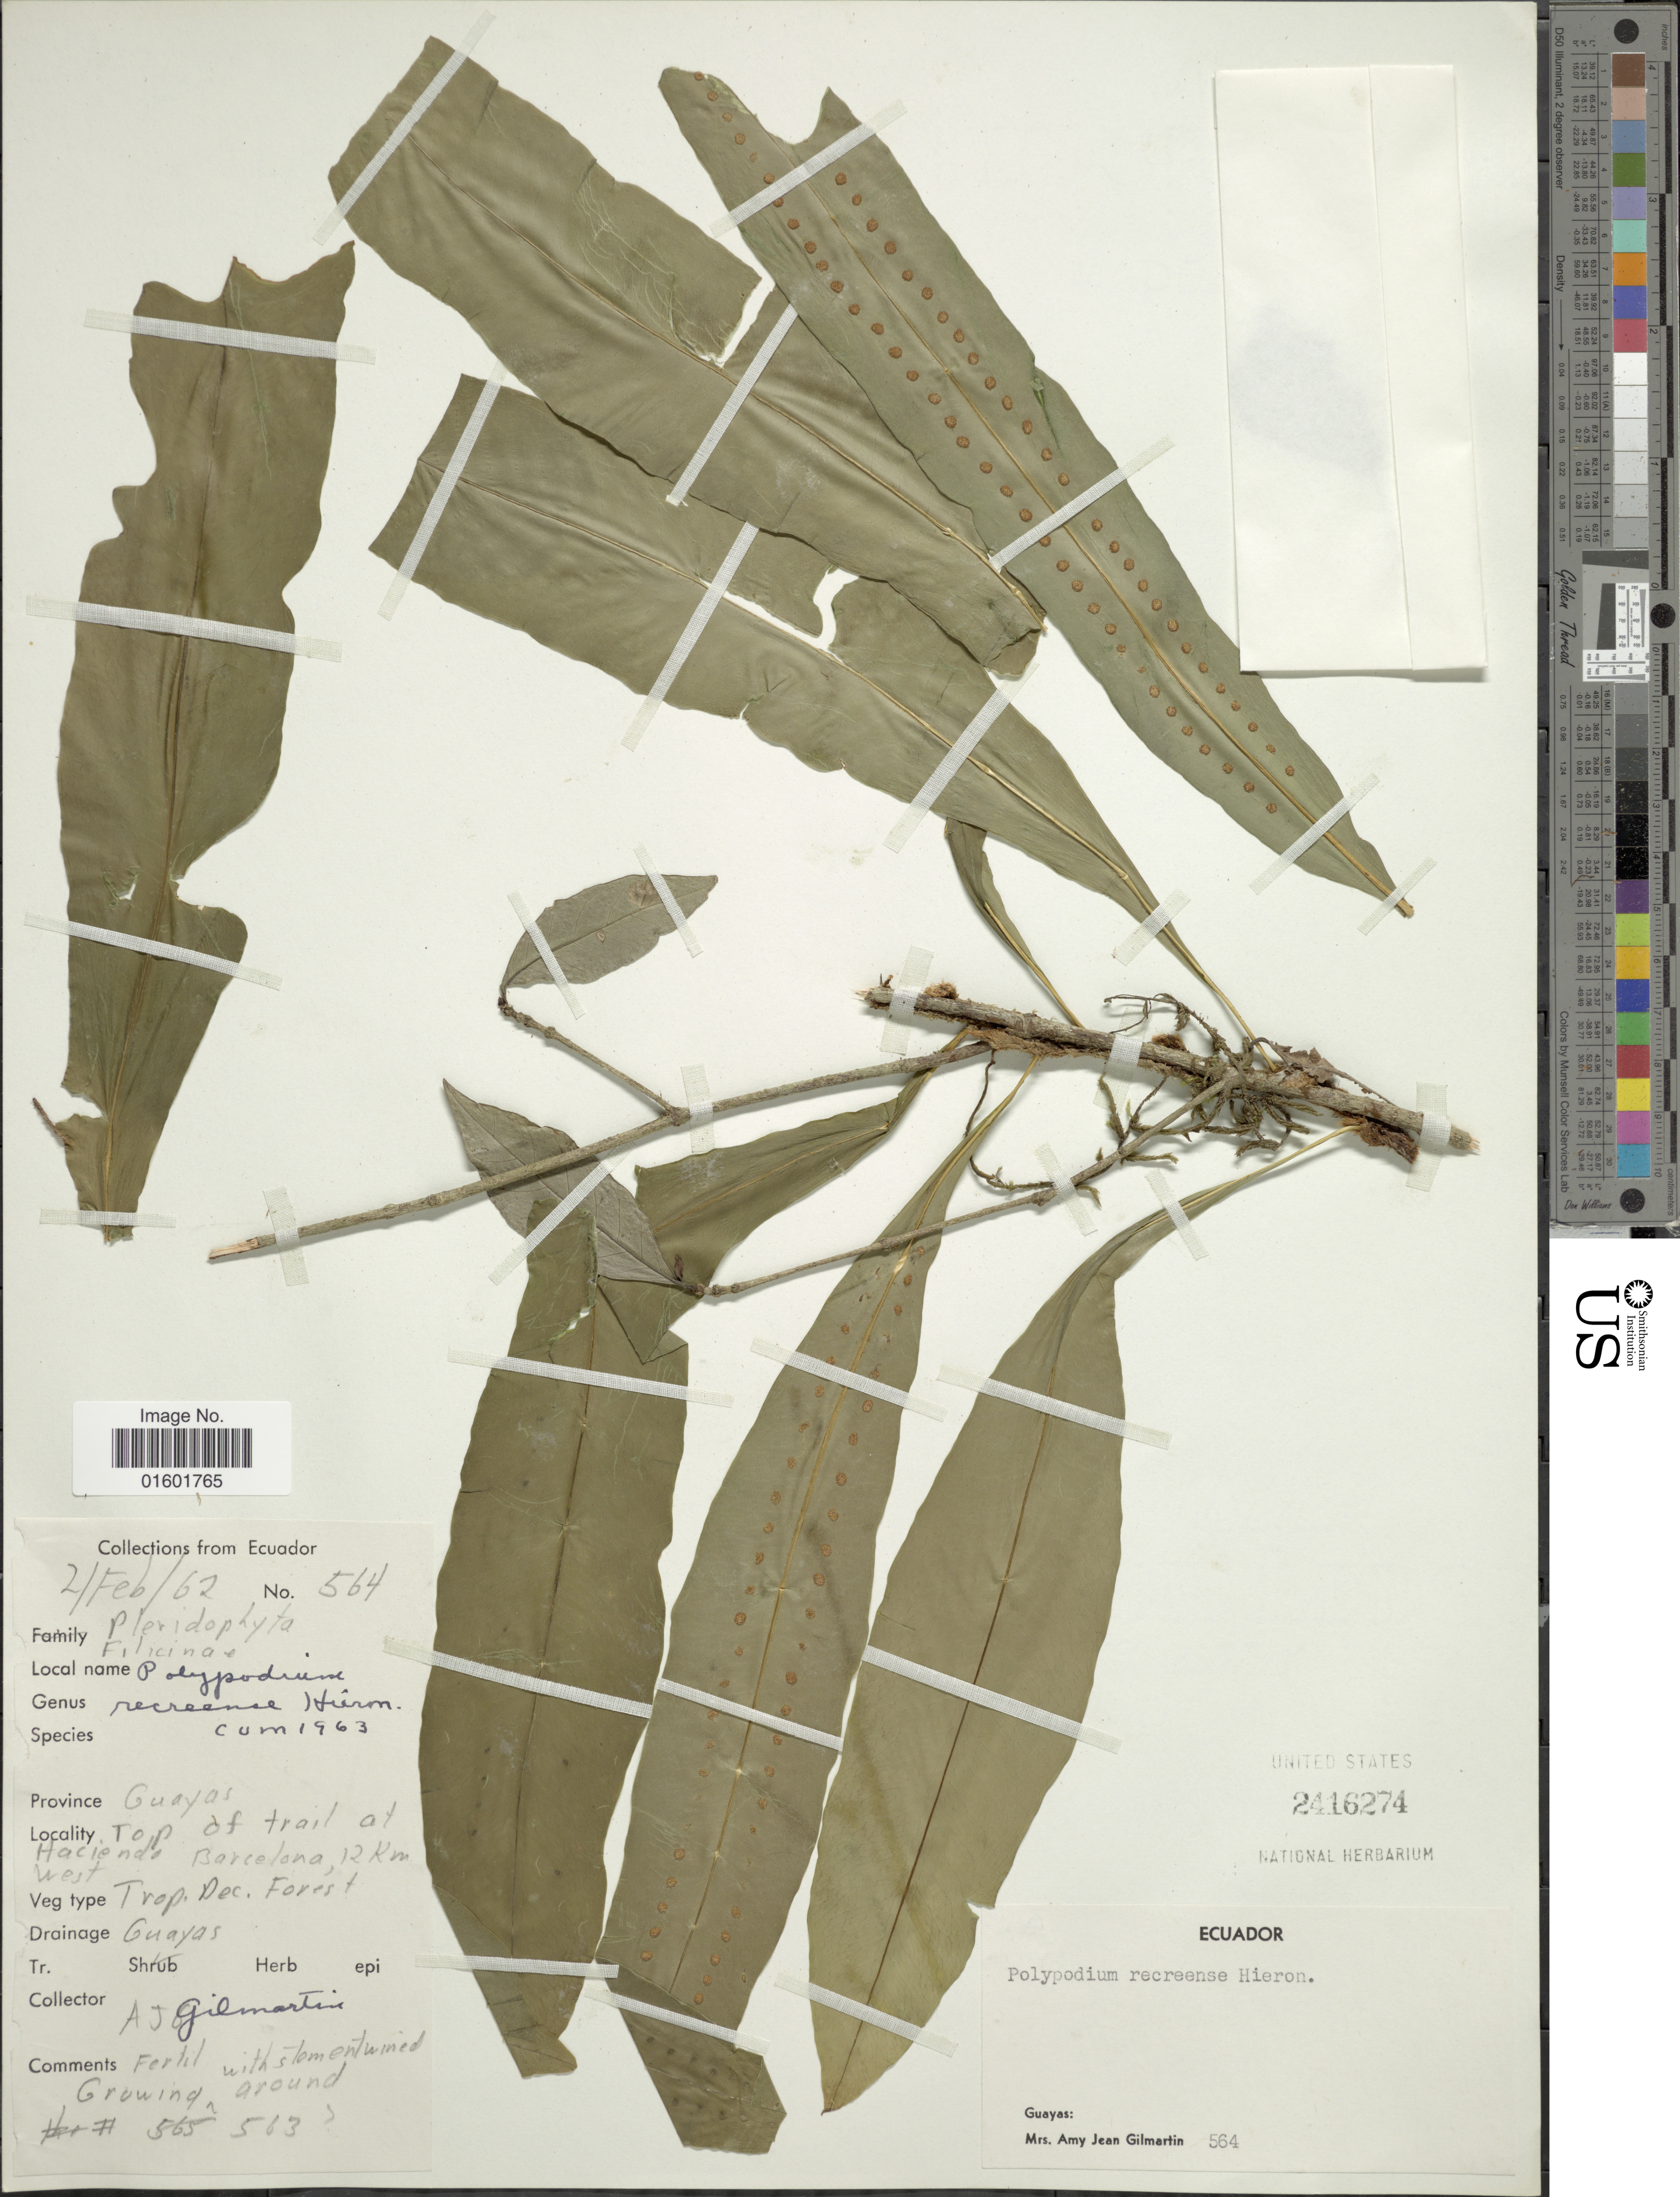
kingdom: Plantae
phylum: Tracheophyta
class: Polypodiopsida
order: Polypodiales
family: Polypodiaceae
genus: Microgramma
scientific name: Microgramma recreense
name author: (Hieron.) Lellinger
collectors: A. J. Gilmartin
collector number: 564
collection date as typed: Transcribed d/m/y: 2/2/62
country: Ecuador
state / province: Guayas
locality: Top of trail at Haciendo Barcelona, 12 km west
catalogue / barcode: US 2416274